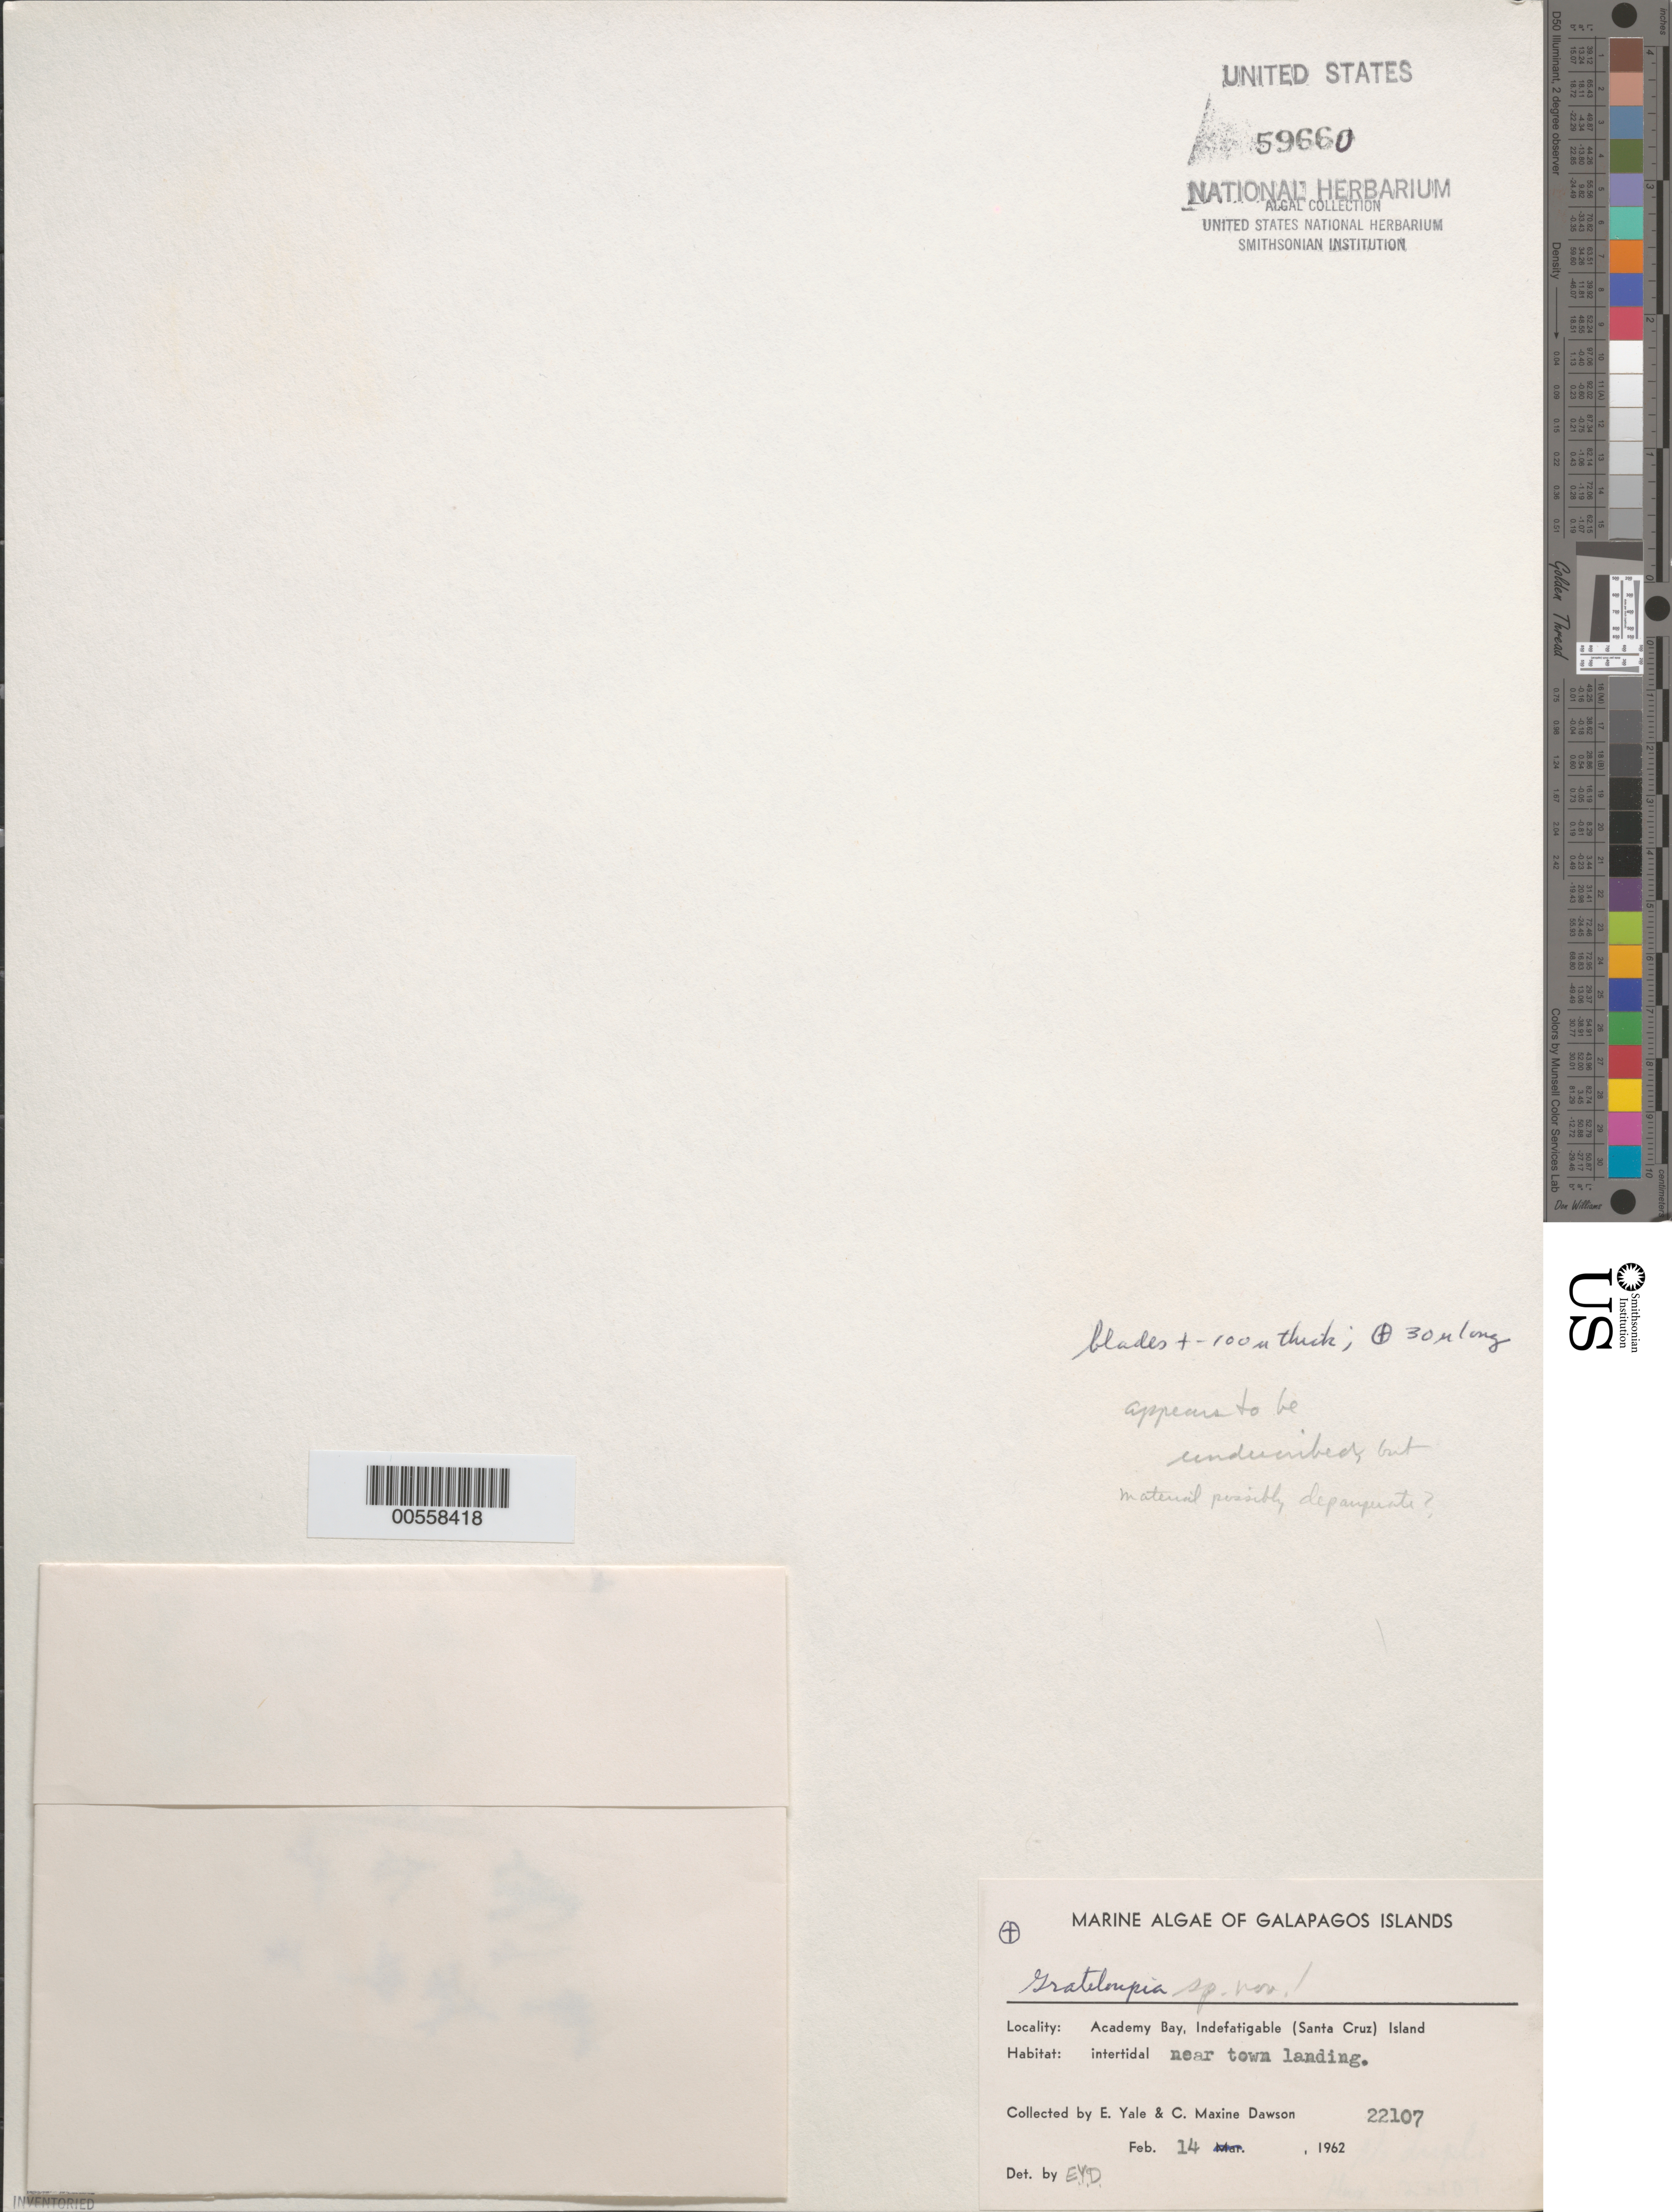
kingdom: Plantae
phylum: Rhodophyta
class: Florideophyceae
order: Halymeniales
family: Halymeniaceae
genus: Grateloupia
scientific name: Grateloupia sp.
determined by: Dawson, E. Y.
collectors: E. Y. Dawson & C. M. Dawson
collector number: EYD 22107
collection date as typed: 14 Feb 1962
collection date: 1962-02-14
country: Ecuador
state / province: Colón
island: Santa Cruz [Indefatigable, Chaves]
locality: Academy Bay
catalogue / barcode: US 59660